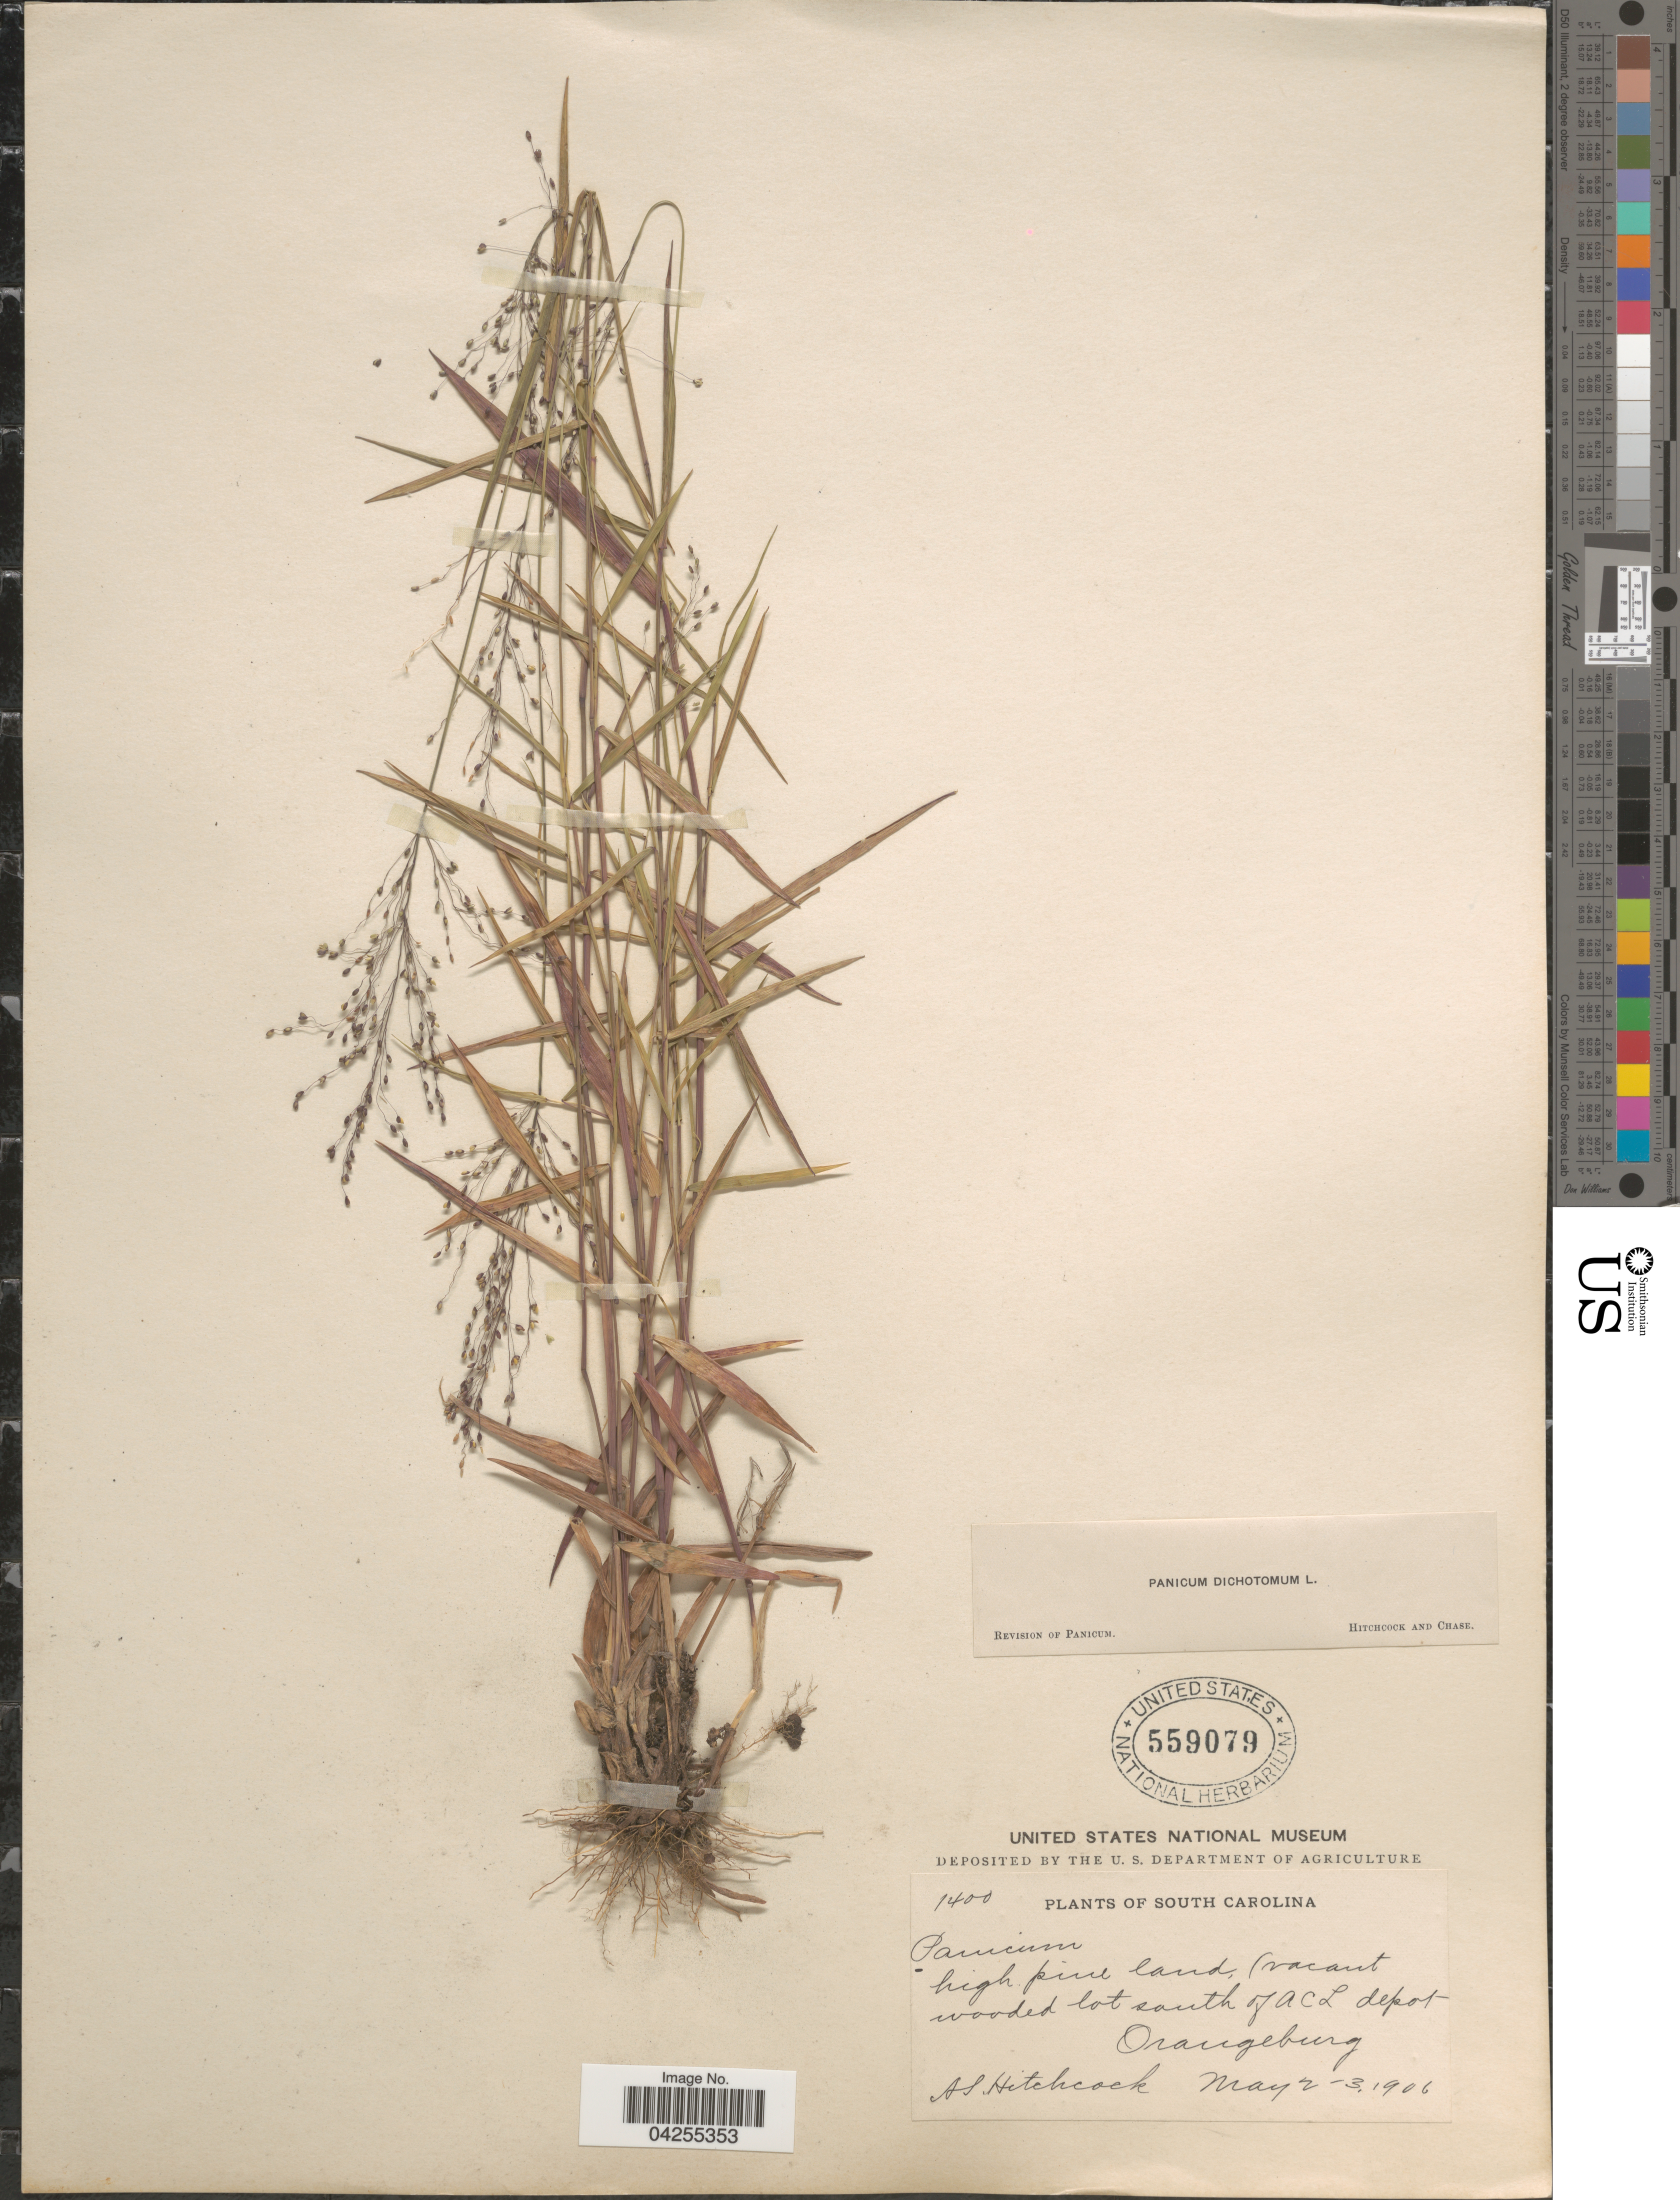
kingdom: Plantae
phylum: Tracheophyta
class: Liliopsida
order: Poales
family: Poaceae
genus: Dichanthelium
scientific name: Dichanthelium dichotomum var. dichotomum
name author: (L.) Gould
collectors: A. S. Hitchcock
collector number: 1400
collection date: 1906-05-02/1906-05-03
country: United States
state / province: South Carolina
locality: High pine land, (vacant wooded lot south of ACL depot Orangeburg.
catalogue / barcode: US 559079